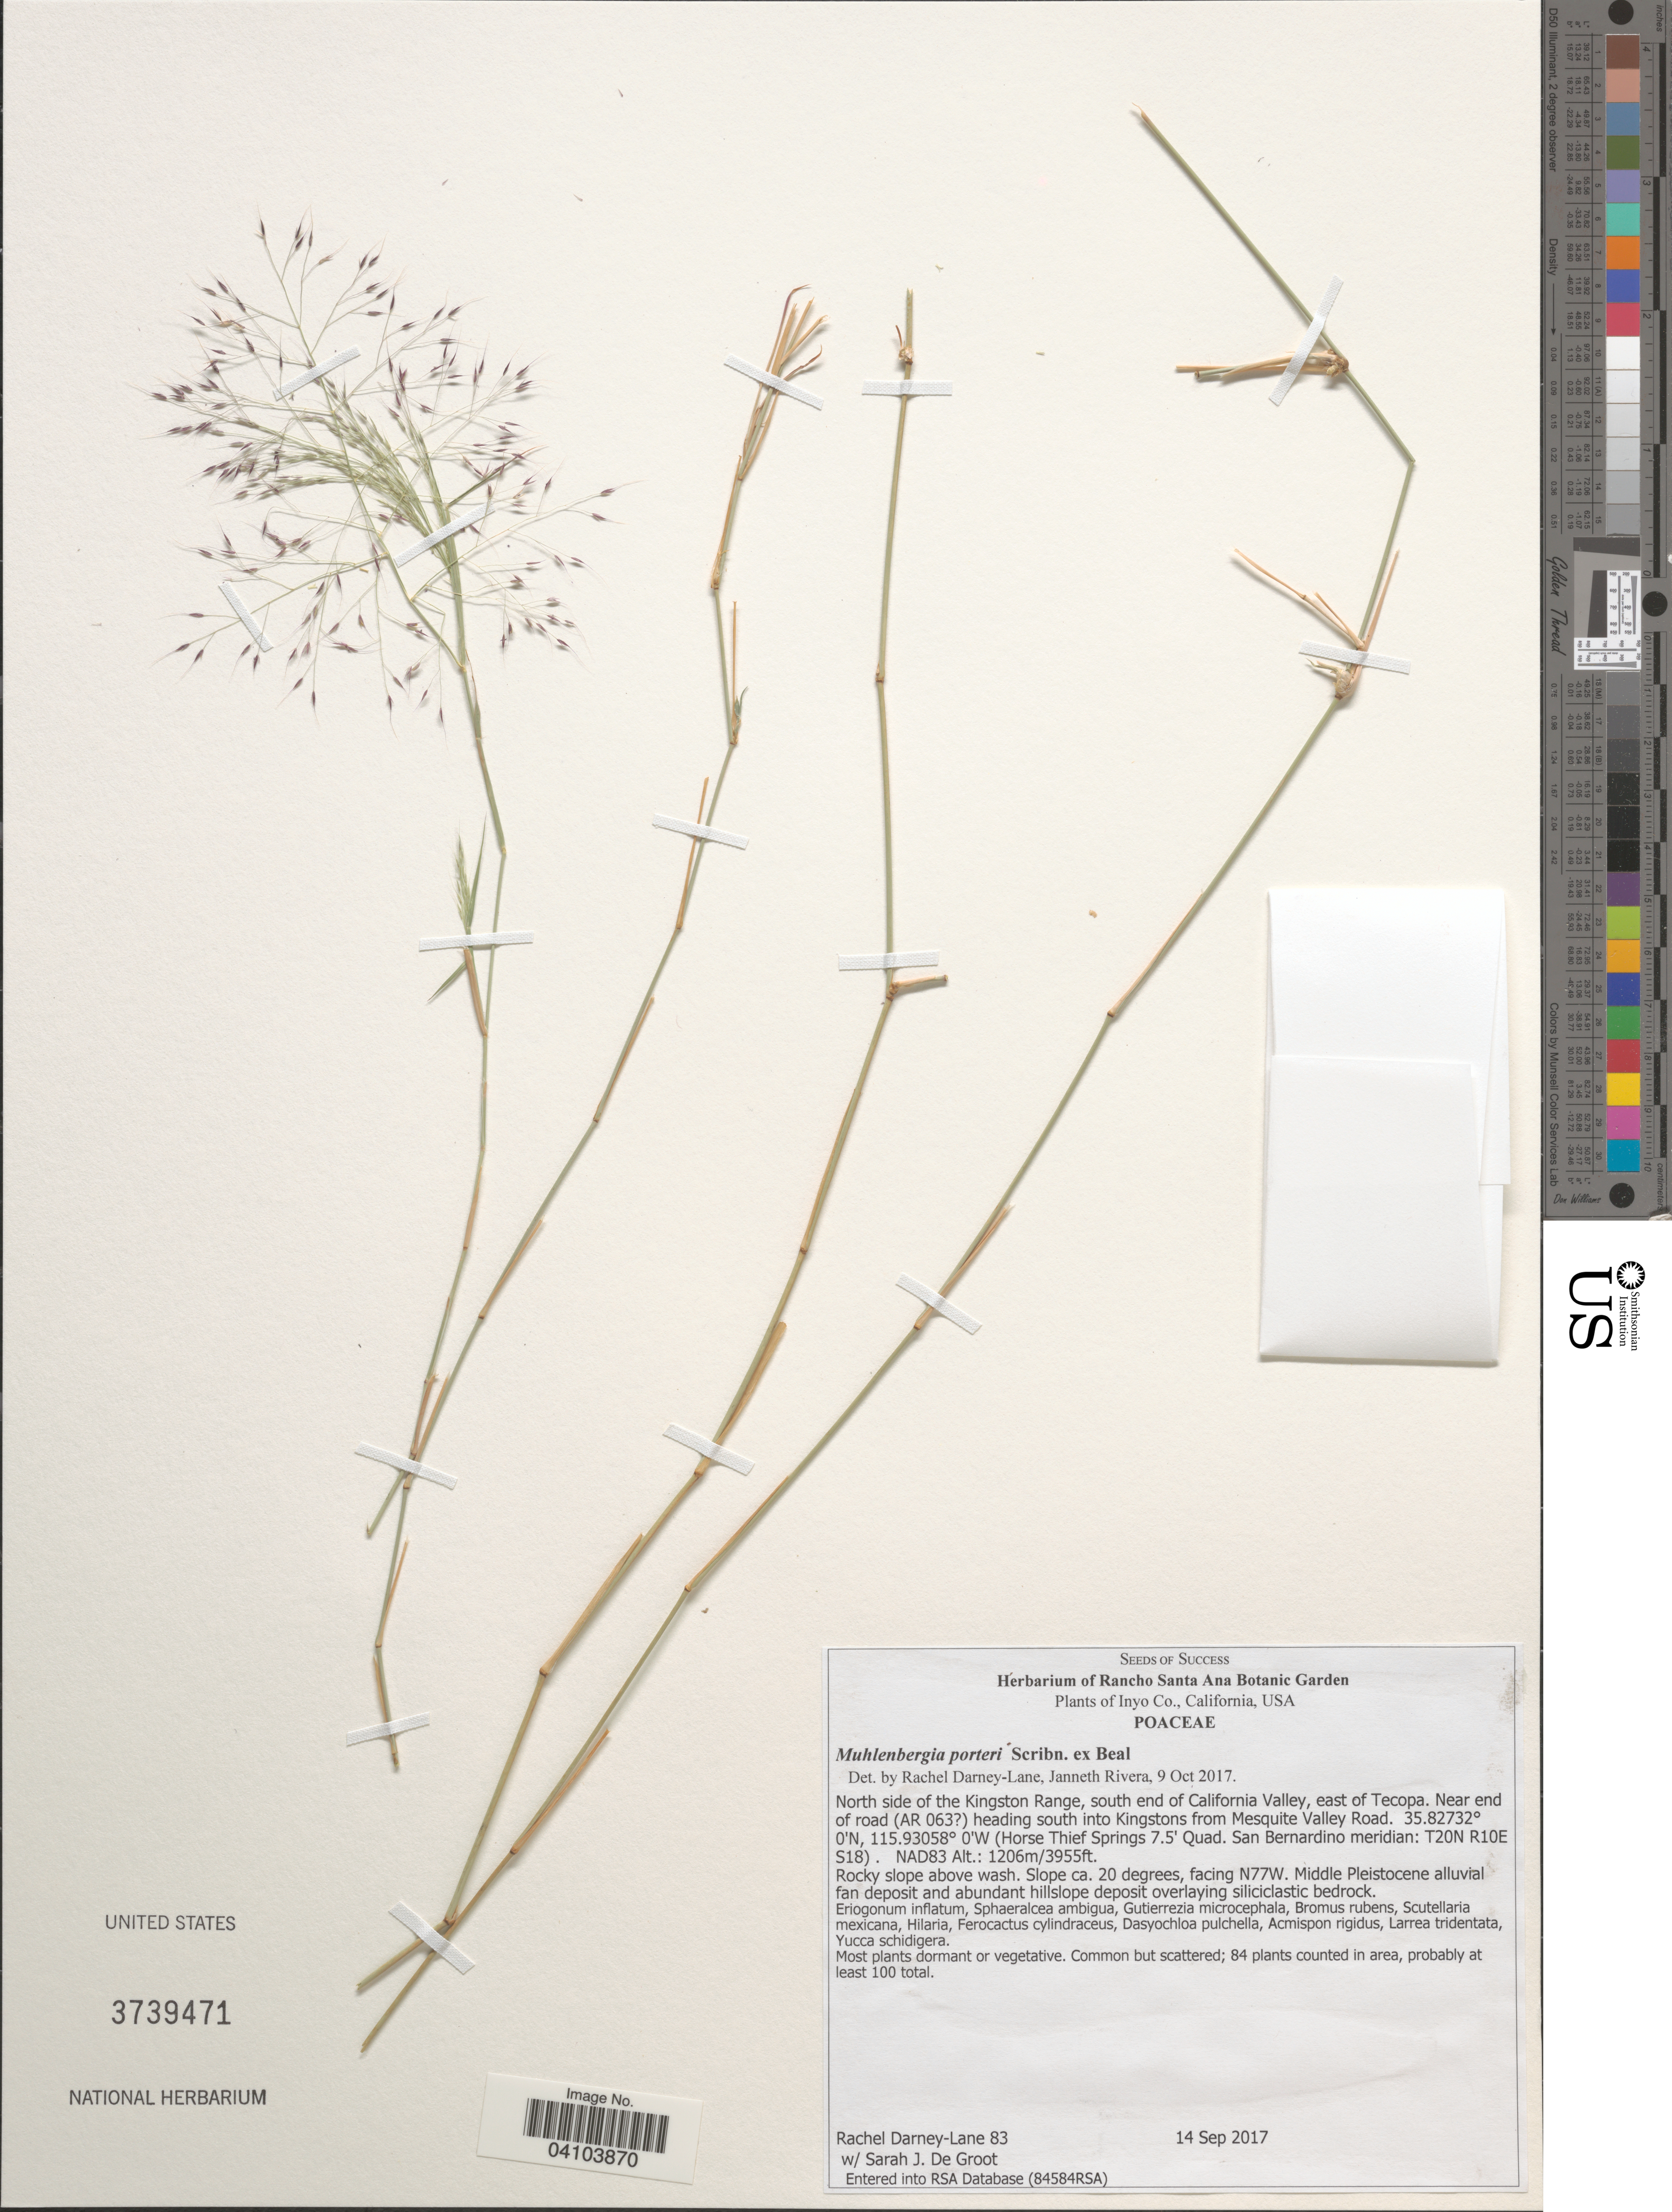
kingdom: Plantae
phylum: Tracheophyta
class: Liliopsida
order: Poales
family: Poaceae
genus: Muhlenbergia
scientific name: Muhlenbergia porteri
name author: Scribn. in W.J. Beal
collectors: R. Darney-Lane & S. De Groot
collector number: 83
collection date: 2017-09-14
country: United States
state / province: California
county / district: San Bernardino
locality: San Bernardino Co. North side of the Kingston Range, south end of California Valley, east of Tecopa. Near end of road (AR 063 [unsure placement]) heading south into Kingstons from Mesquite Valley Road. (Horse Thief Springs 7.5' Quad. San Bernardino meridian: T20N R10E S18). NAD83.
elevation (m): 1206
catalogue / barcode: US 3739471